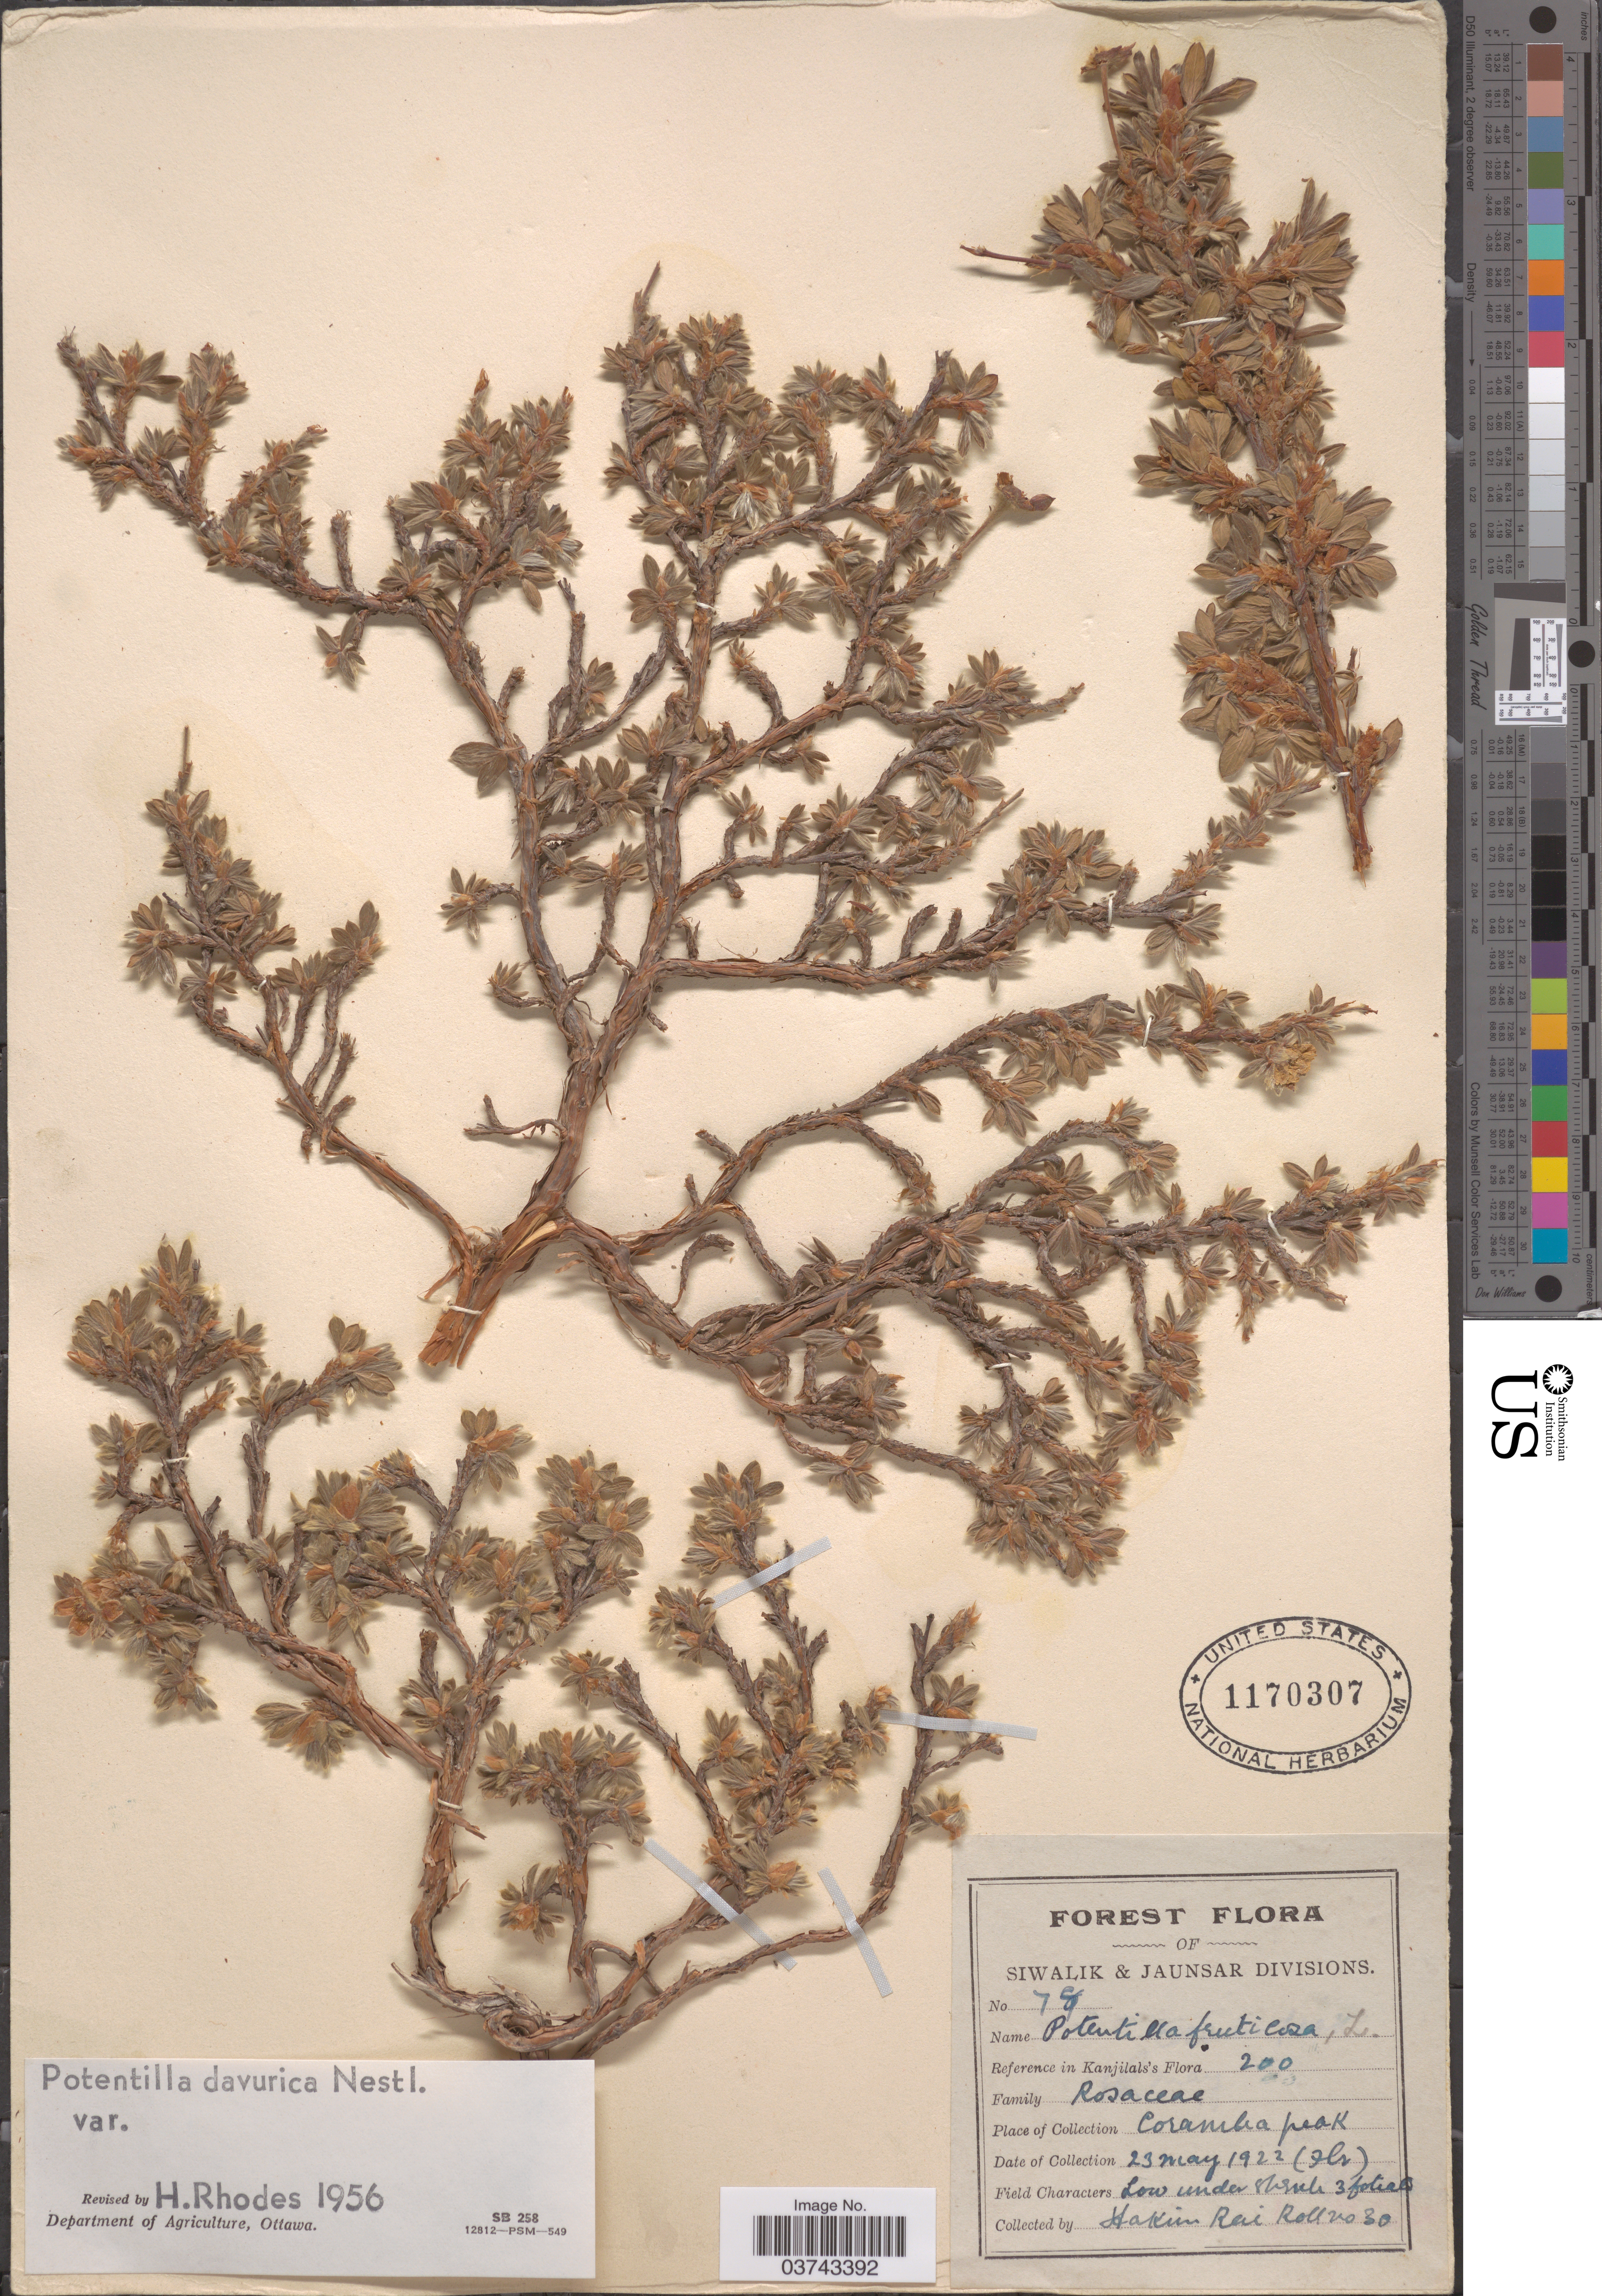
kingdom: Plantae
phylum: Tracheophyta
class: Magnoliopsida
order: Rosales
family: Rosaceae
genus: Dasiphora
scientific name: Dasiphora glabrata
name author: (Willd. ex Schltdl.) Soják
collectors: H. Rai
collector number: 30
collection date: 1922-05-23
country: India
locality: Siwalik & Jaunsar Divisions. Coramha [interpreted] Peak.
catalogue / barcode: US 1170307